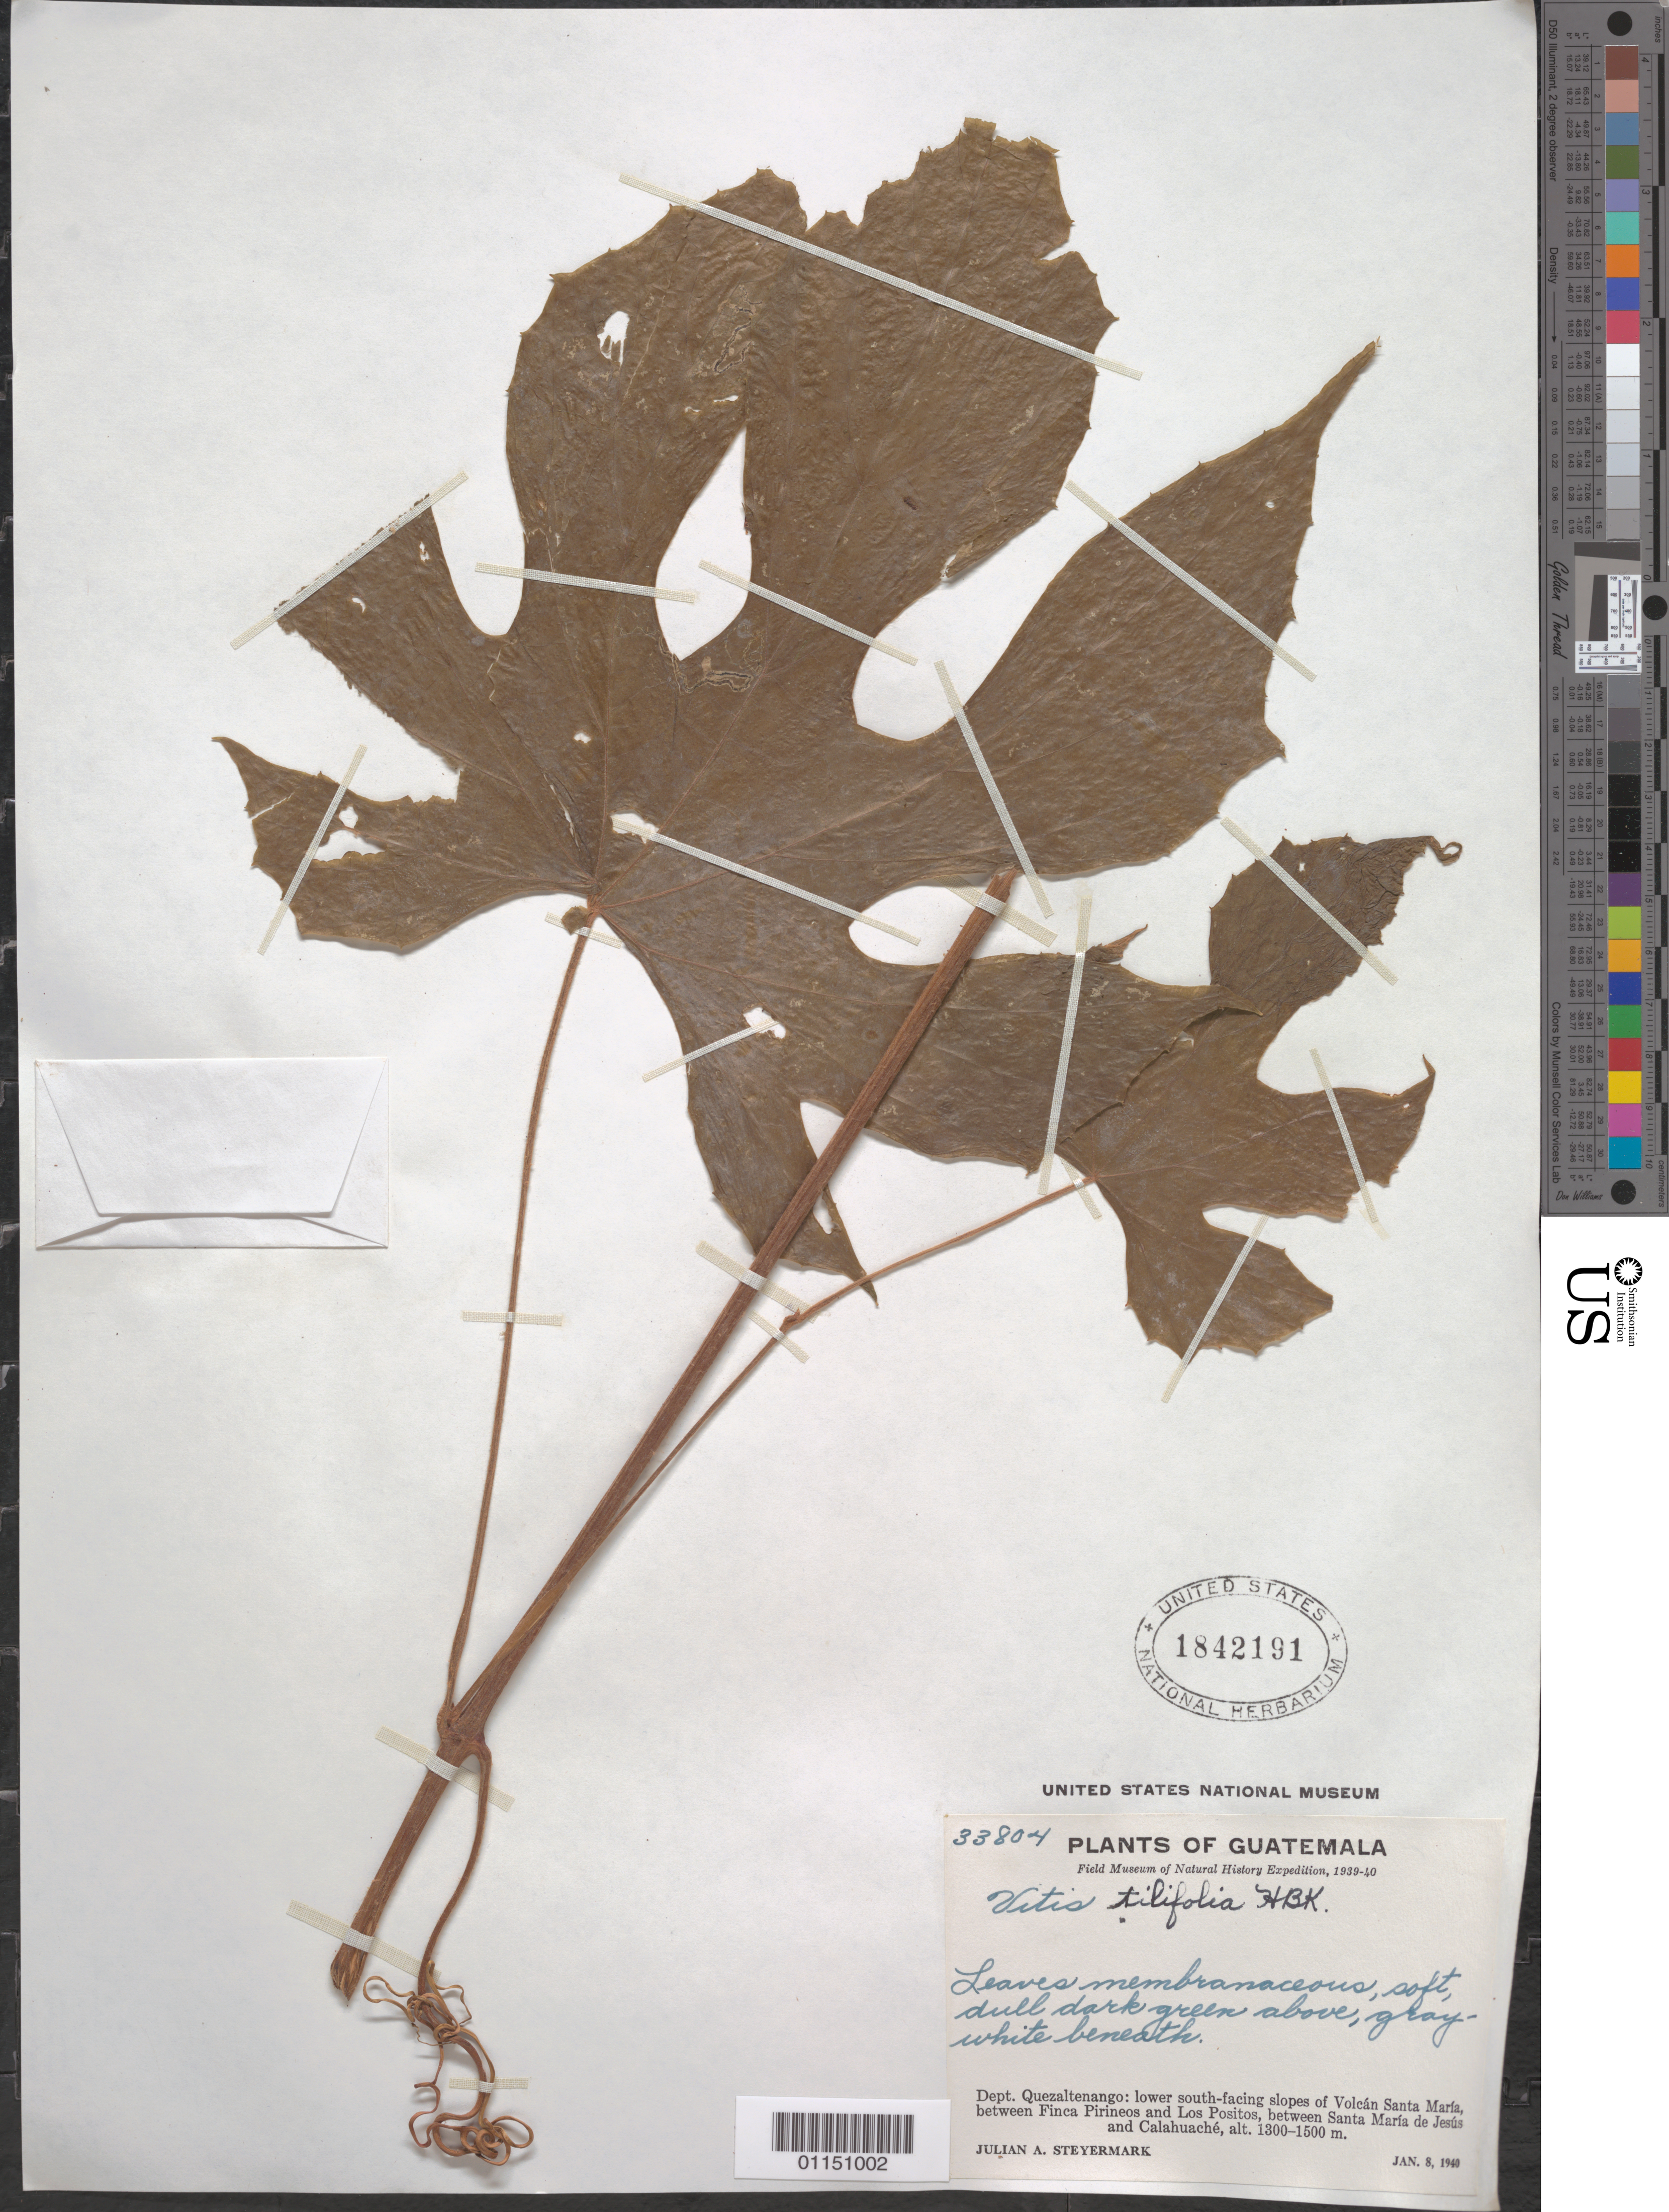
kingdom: Plantae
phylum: Tracheophyta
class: Magnoliopsida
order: Vitales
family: Vitaceae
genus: Vitis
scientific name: Vitis tiliaefolia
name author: Willd.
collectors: J. Steyermark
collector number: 33804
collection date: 1940-01-08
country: Guatemala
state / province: Quetzaltenango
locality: Lower S-facing slopes of Volcan Santa Maria, between Finca Pirineos and Los Positos, between Santa Maria de Jesus and Calahuache.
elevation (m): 1300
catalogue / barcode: US 1842191